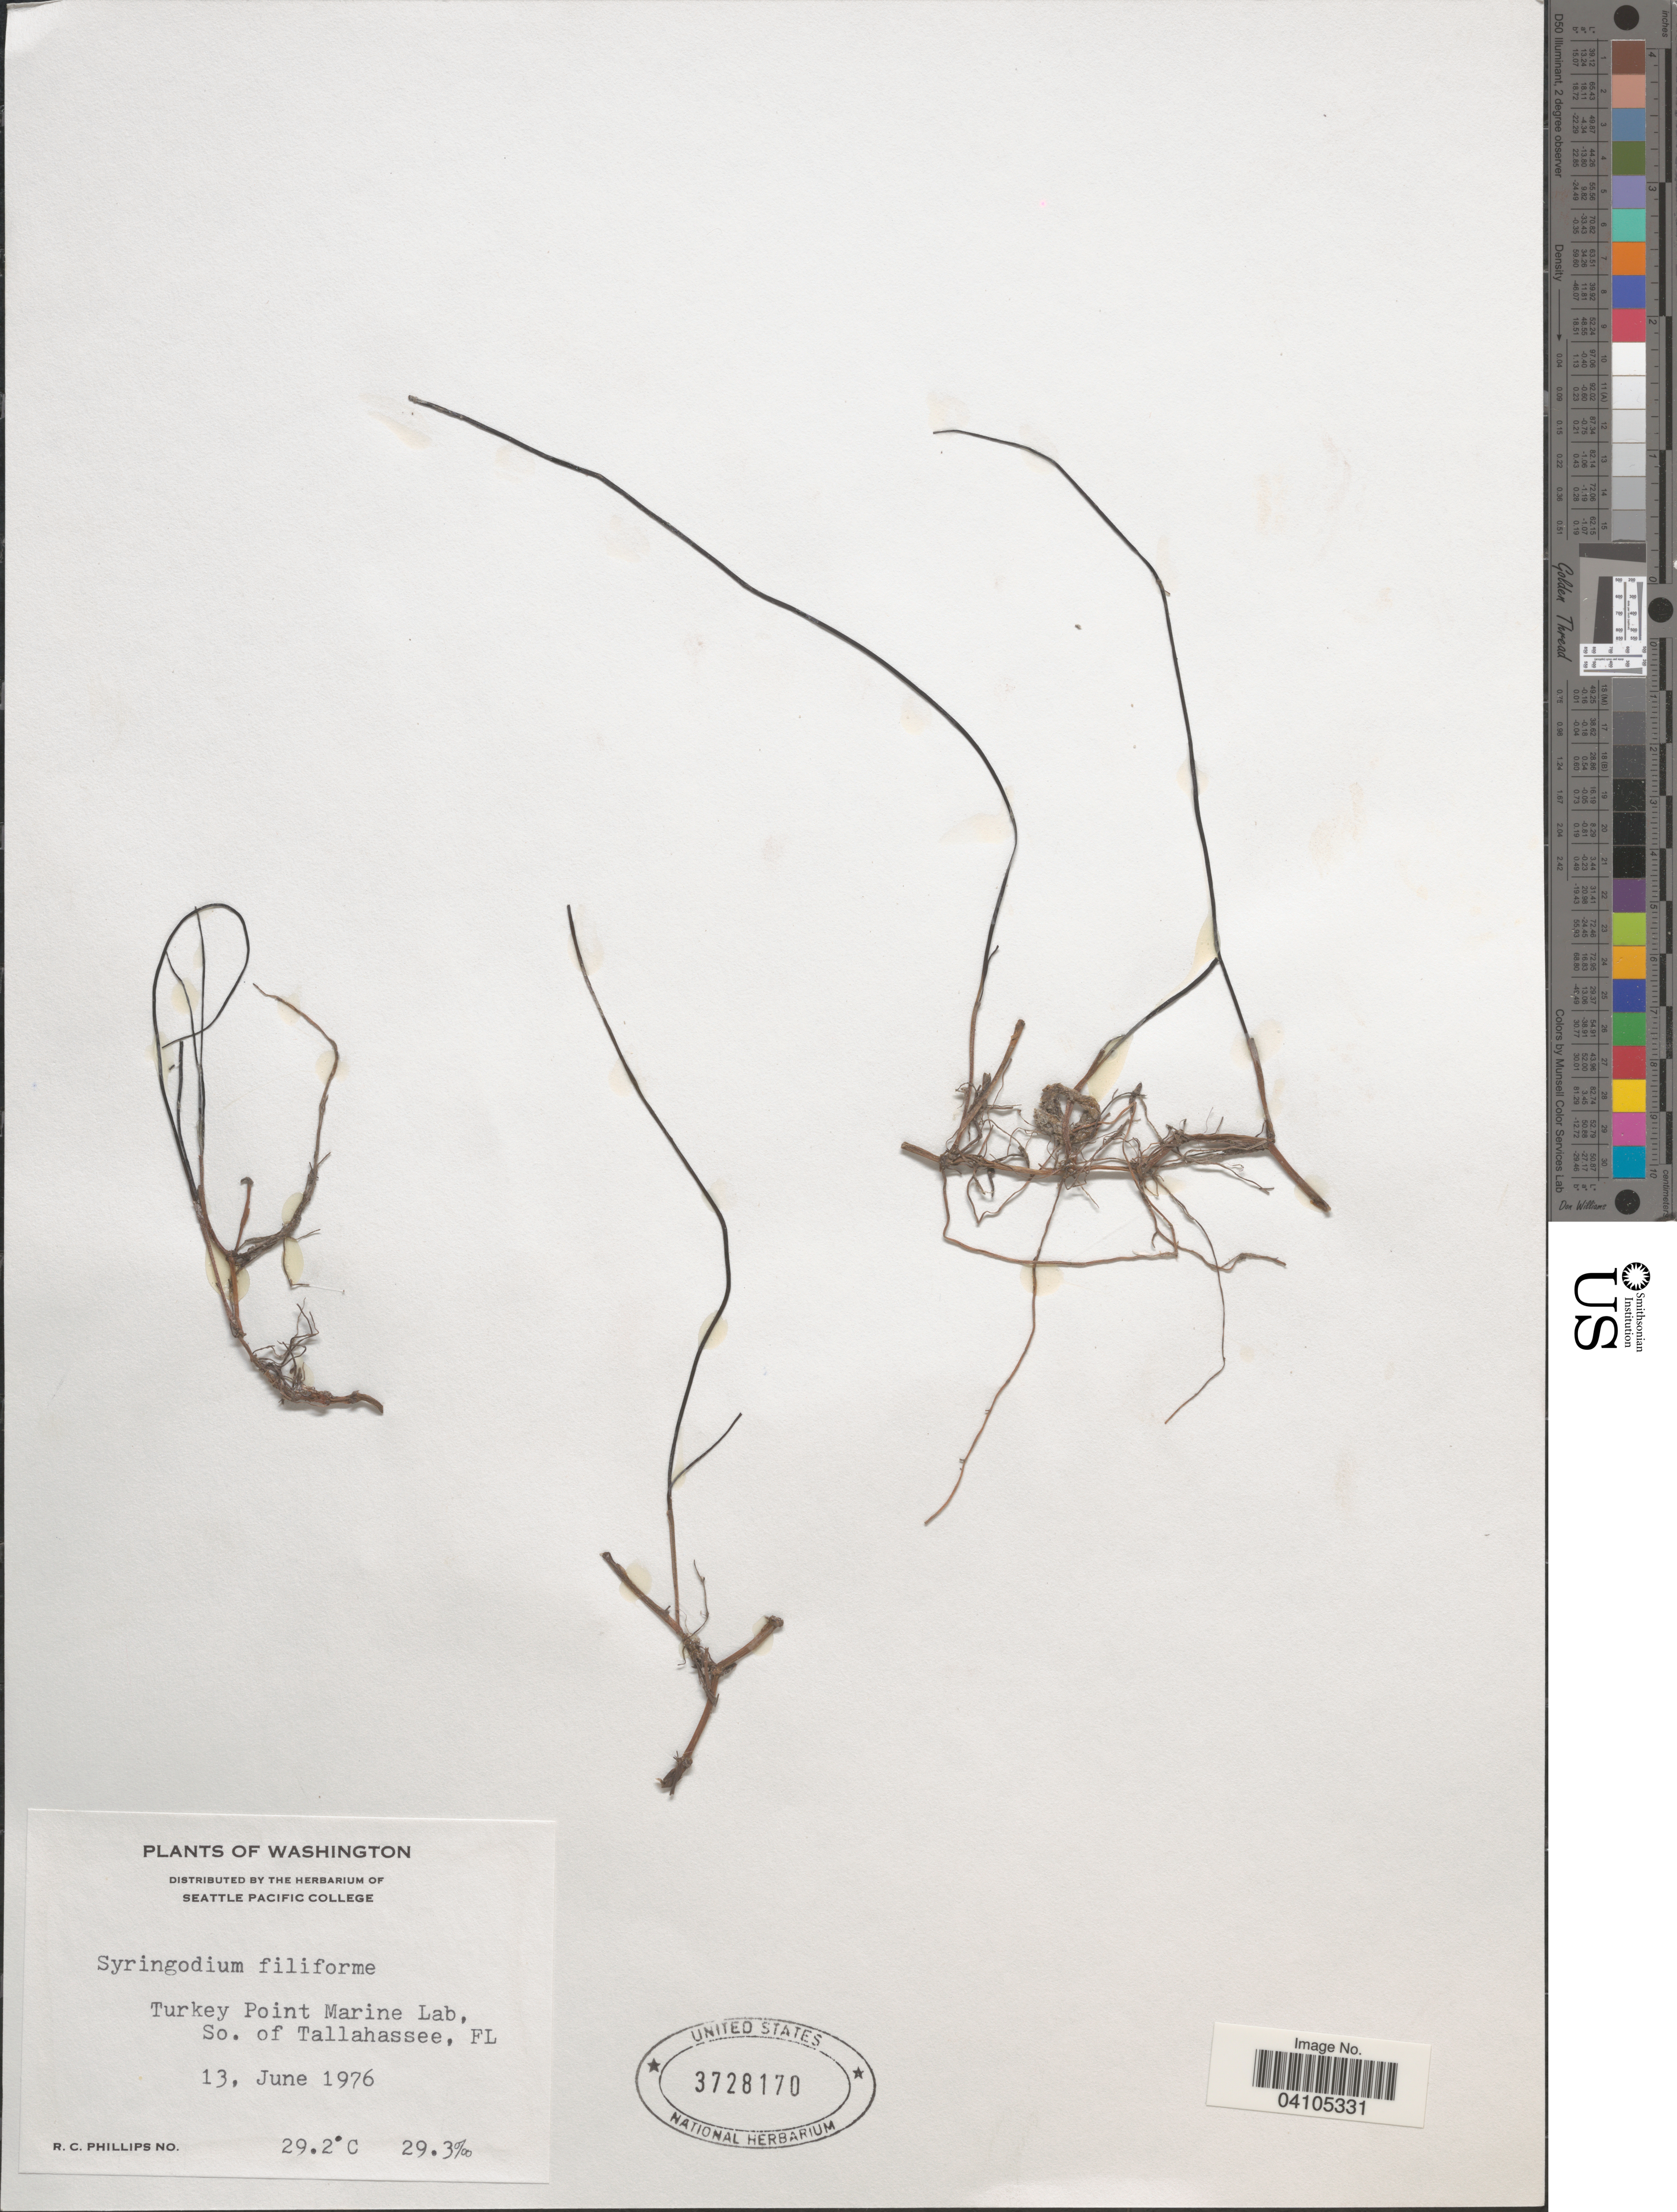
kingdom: Plantae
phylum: Tracheophyta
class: Liliopsida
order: Alismatales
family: Cymodoceaceae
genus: Syringodium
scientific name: Syringodium filiforme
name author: Kütz.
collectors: R. C. Phillips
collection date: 1976-06-13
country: United States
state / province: Florida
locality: Turkey Point Marine Lab, So. of Tallahassee.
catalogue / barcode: US 3728170